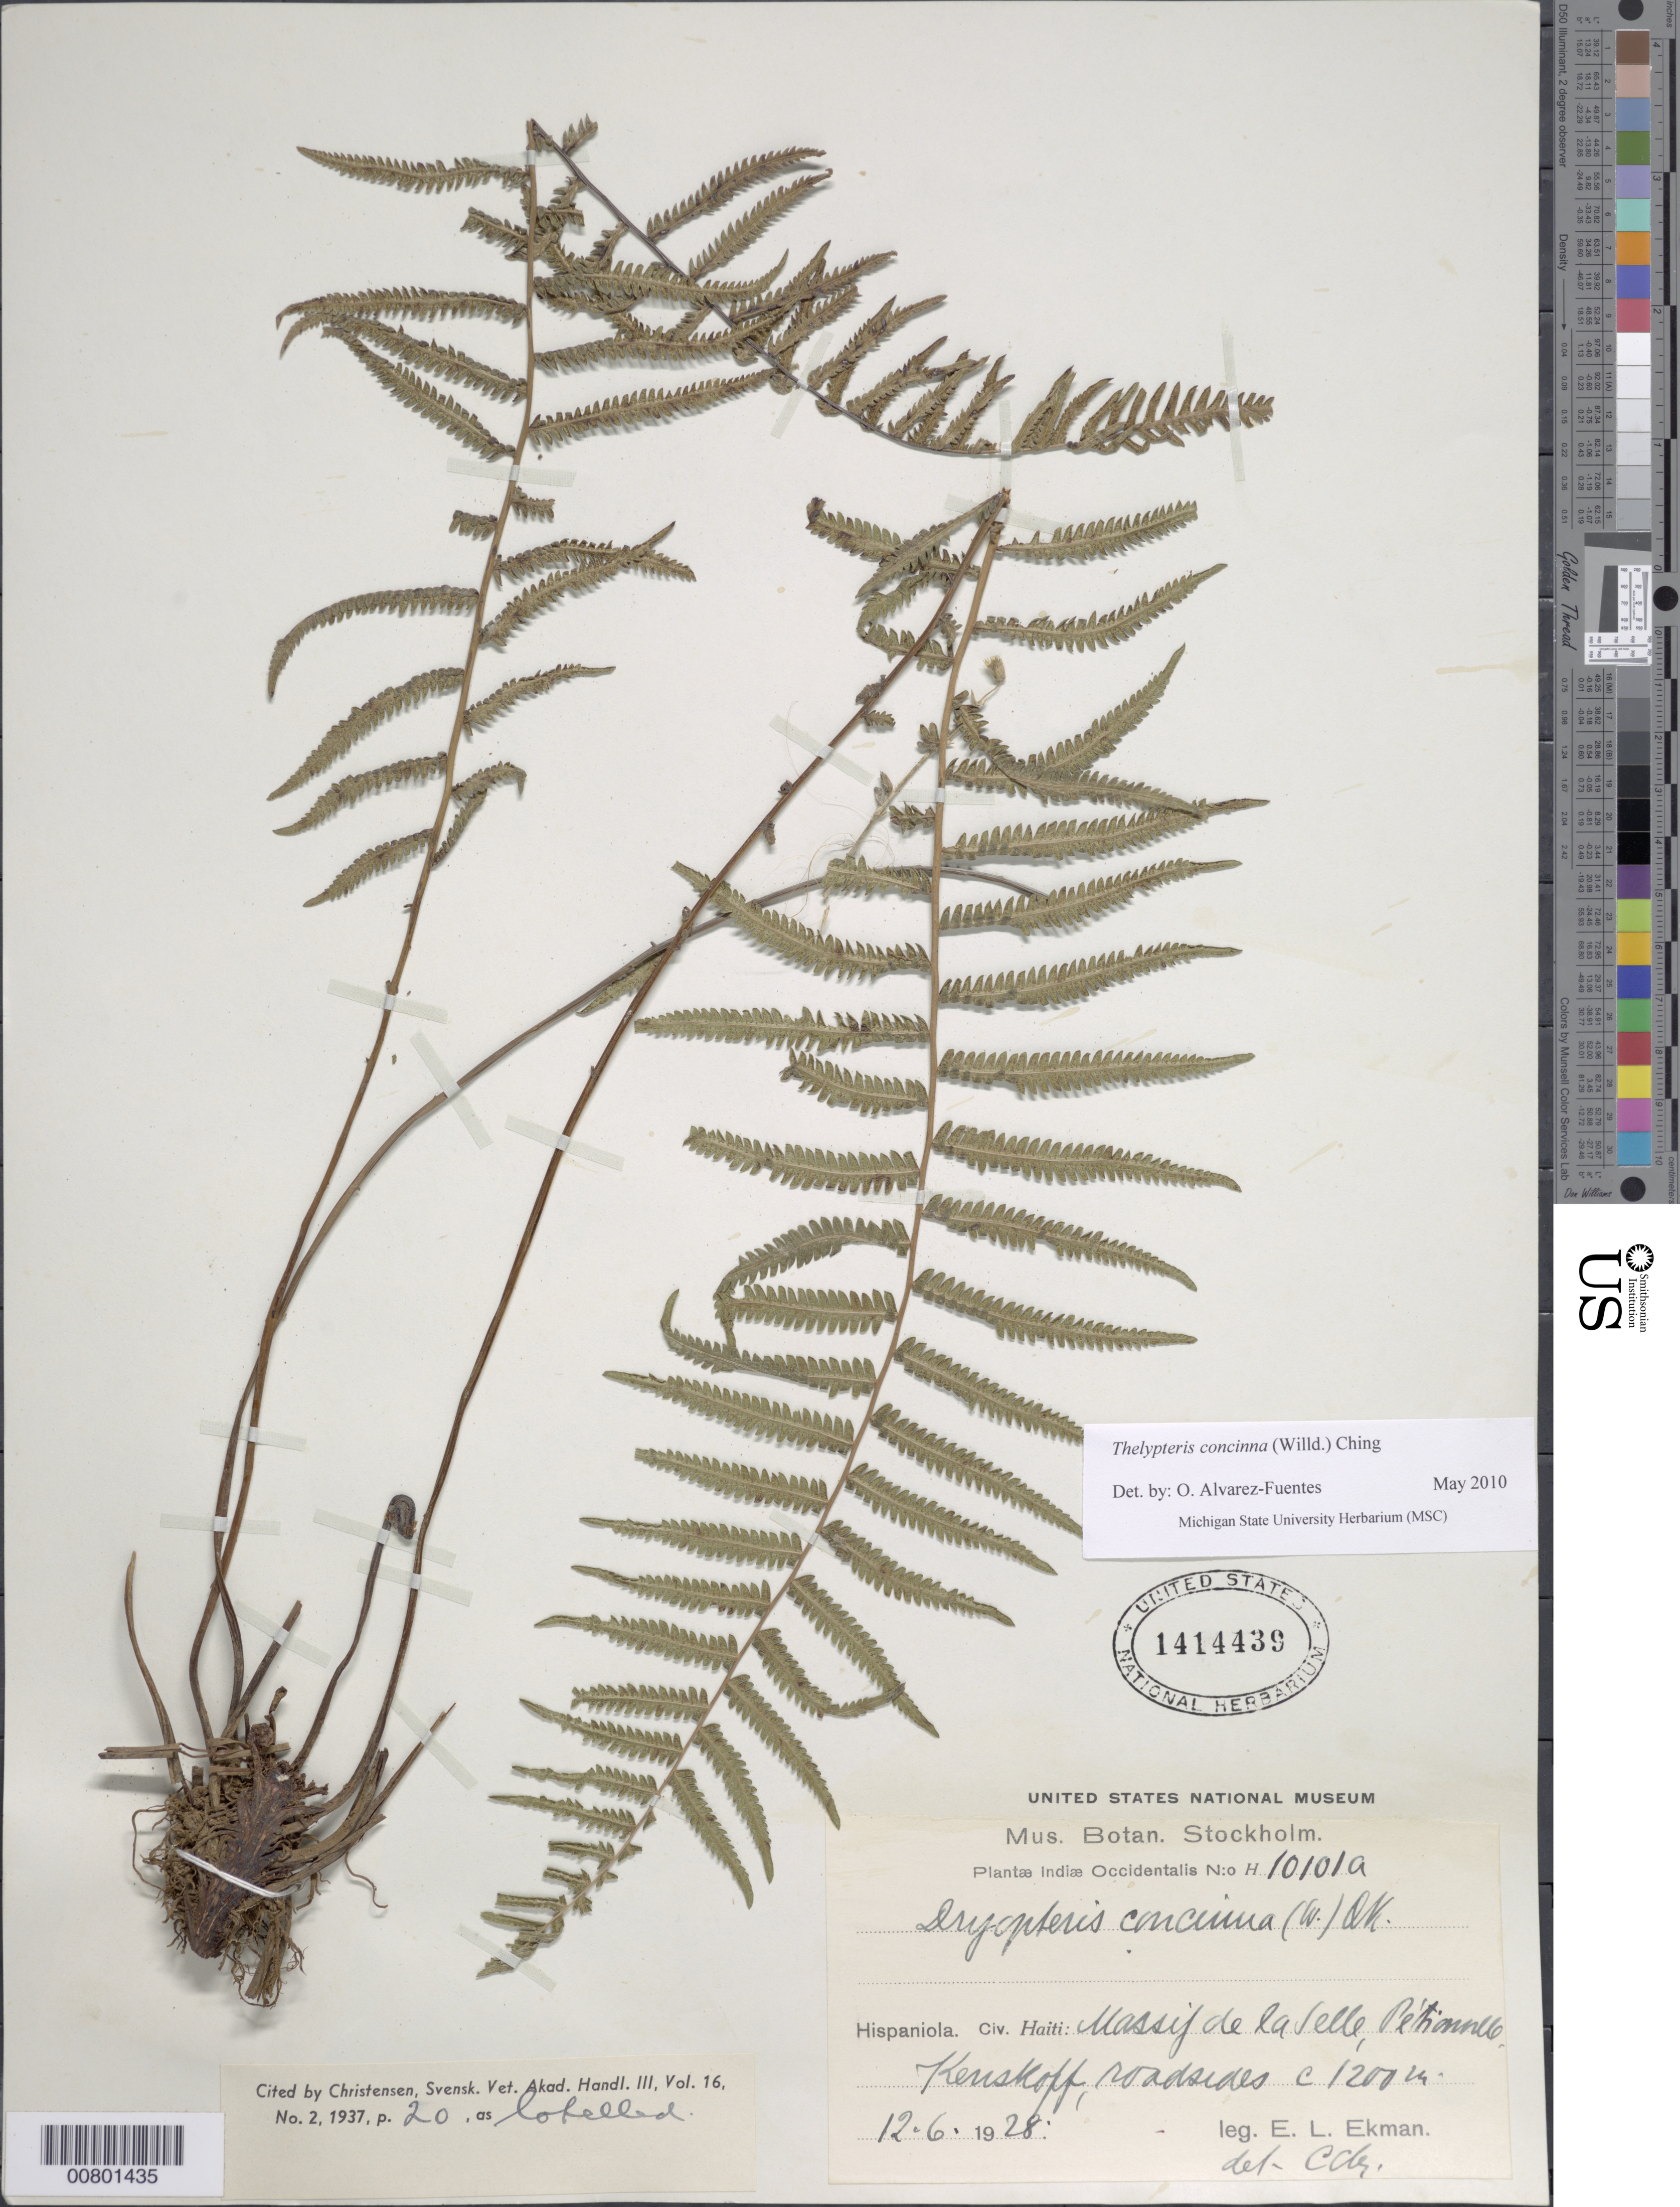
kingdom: Plantae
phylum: Tracheophyta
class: Polypodiopsida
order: Polypodiales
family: Thelypteridaceae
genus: Amauropelta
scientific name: Amauropelta concinna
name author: (Willd.) Pic. Serm.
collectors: E. L. Ekman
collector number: H 10101a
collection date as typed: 12 Jun 1928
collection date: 1928-06-12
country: Haiti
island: Hispaniola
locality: Massif de la Selle, Pétionville, Kenskoff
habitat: Roadside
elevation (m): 1200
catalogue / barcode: US 1414439